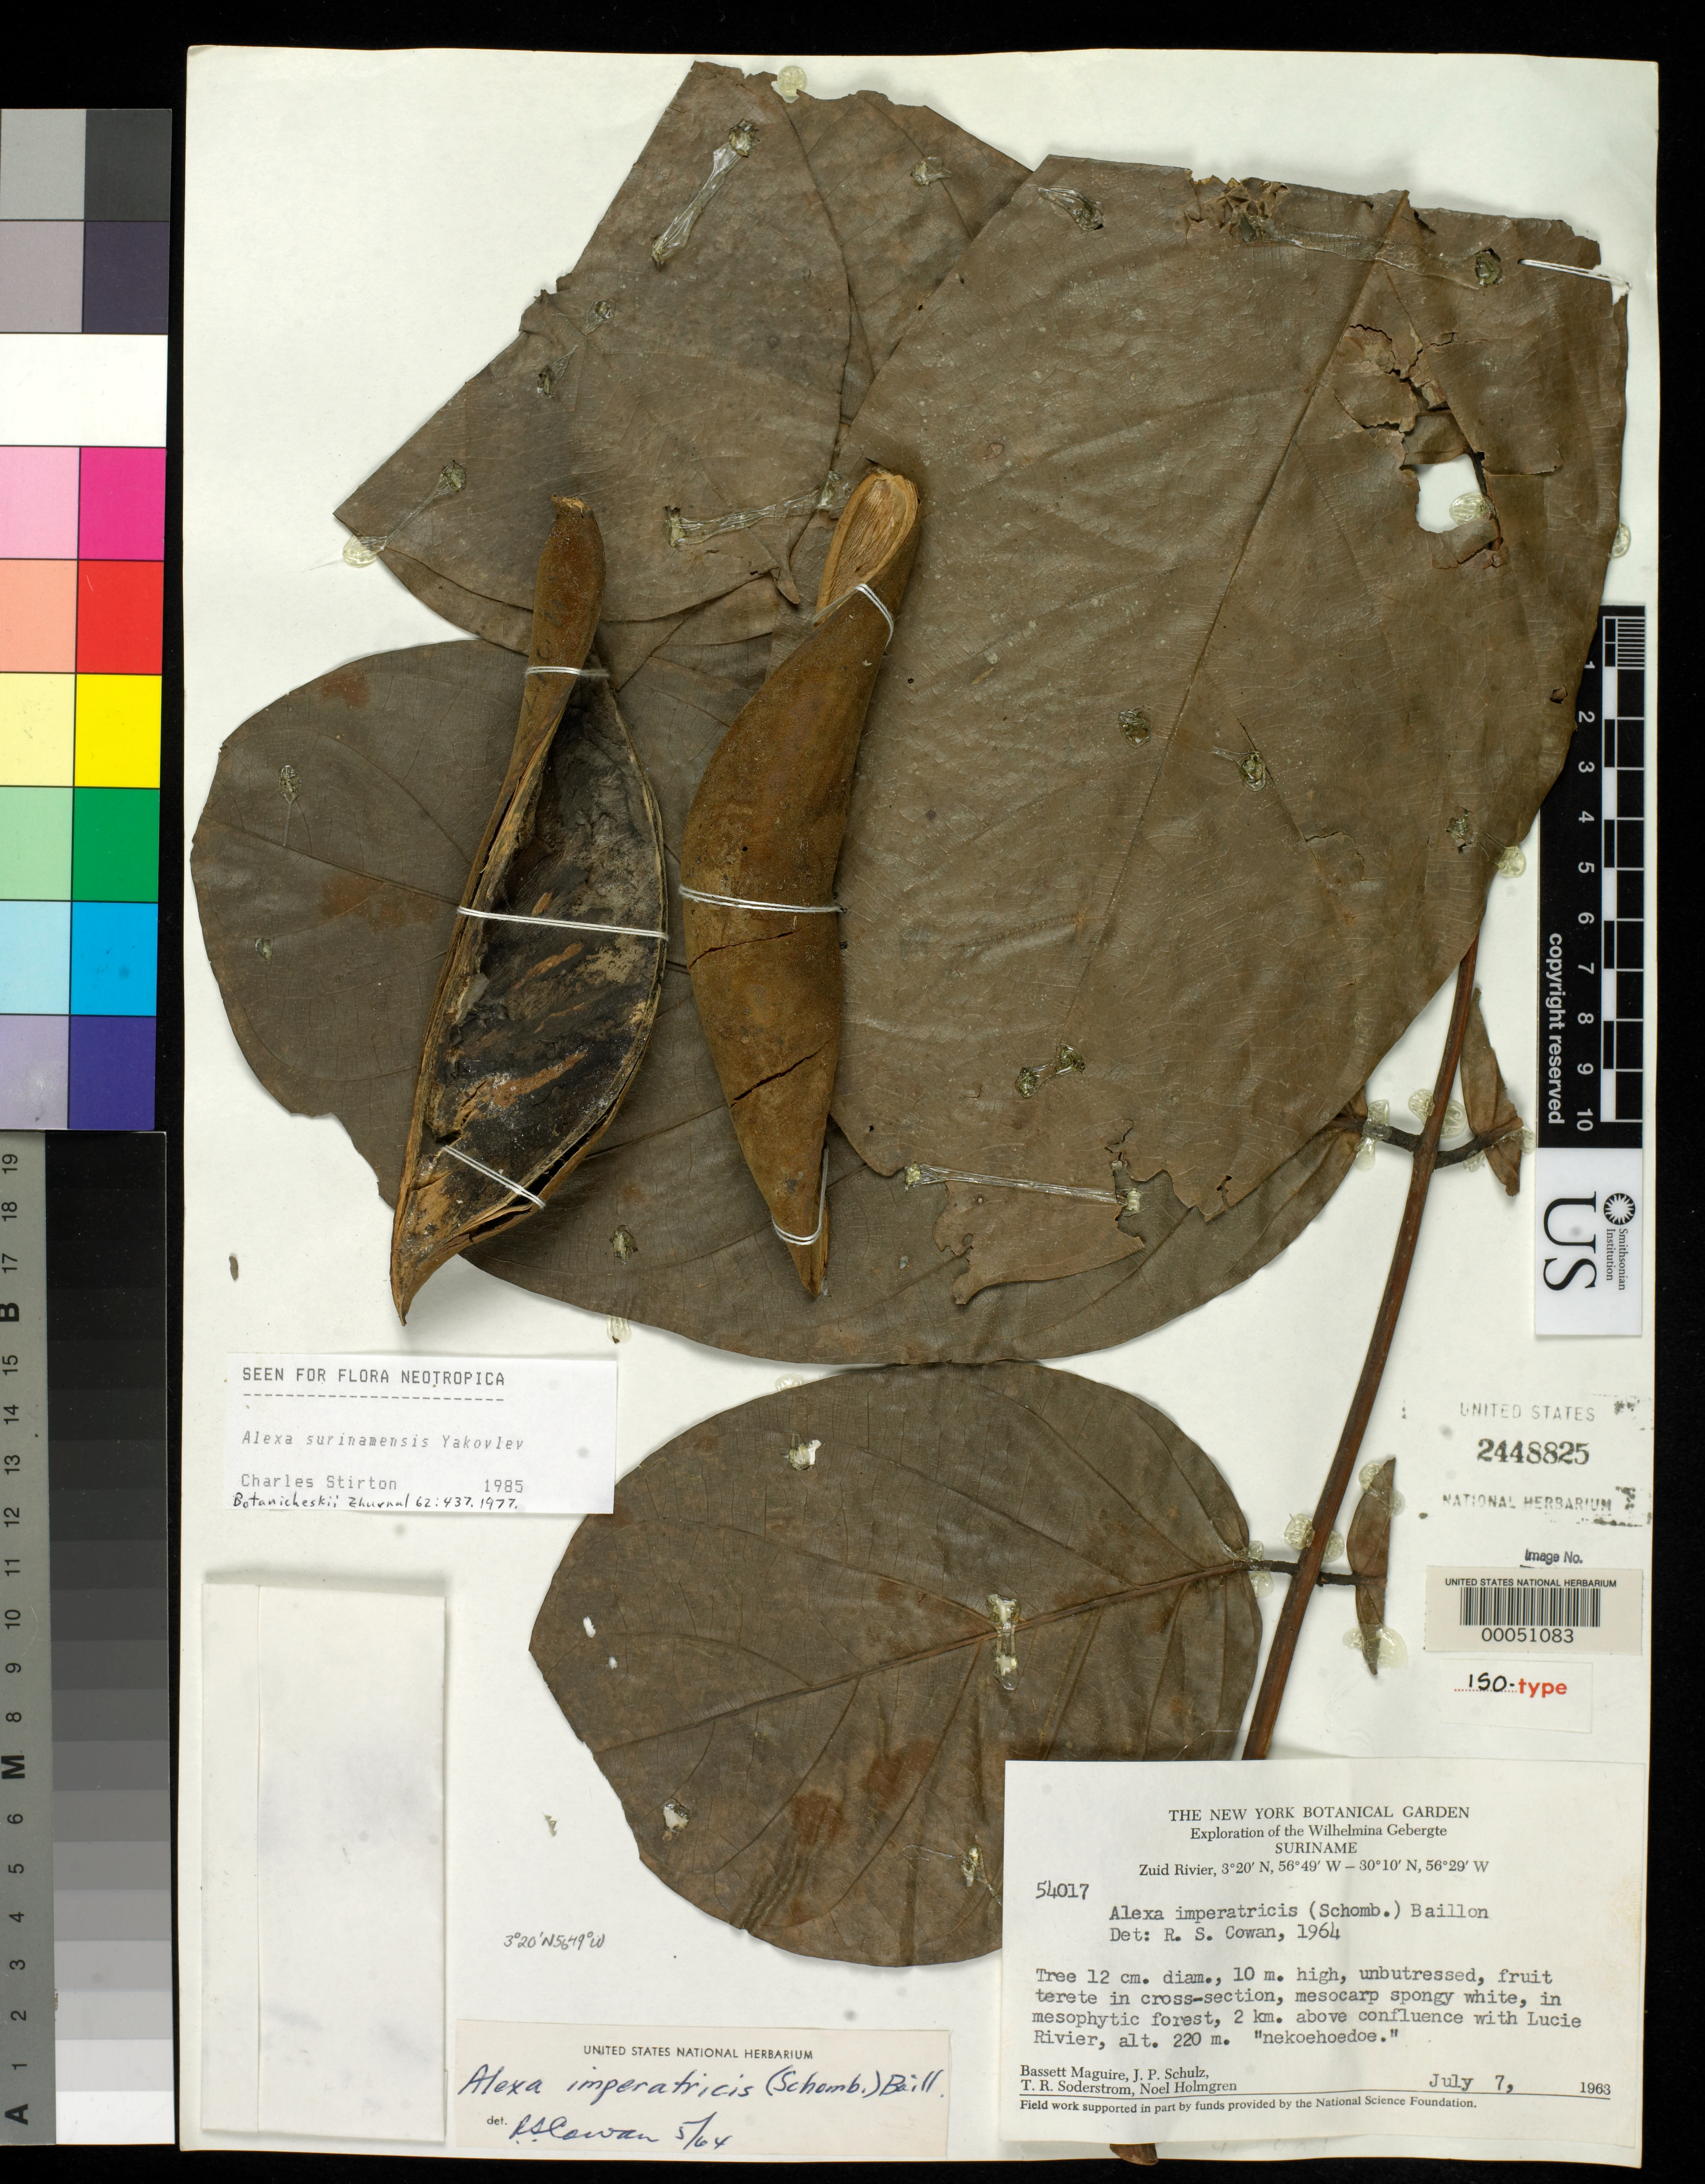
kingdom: Plantae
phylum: Tracheophyta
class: Magnoliopsida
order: Fabales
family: Fabaceae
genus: Alexa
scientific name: Alexa surinamensis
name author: Yakovlev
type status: Isotype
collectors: B. Maguire, J. P. Schulz, T. R. Soderstrom & N. H. Holmgren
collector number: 54017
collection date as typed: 07 Jul 1963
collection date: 1963-07-07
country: Suriname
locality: Zuid River, Wilhelmina Gebergte, 2 km above confluence with Lucie River.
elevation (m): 220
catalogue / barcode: US 2448825